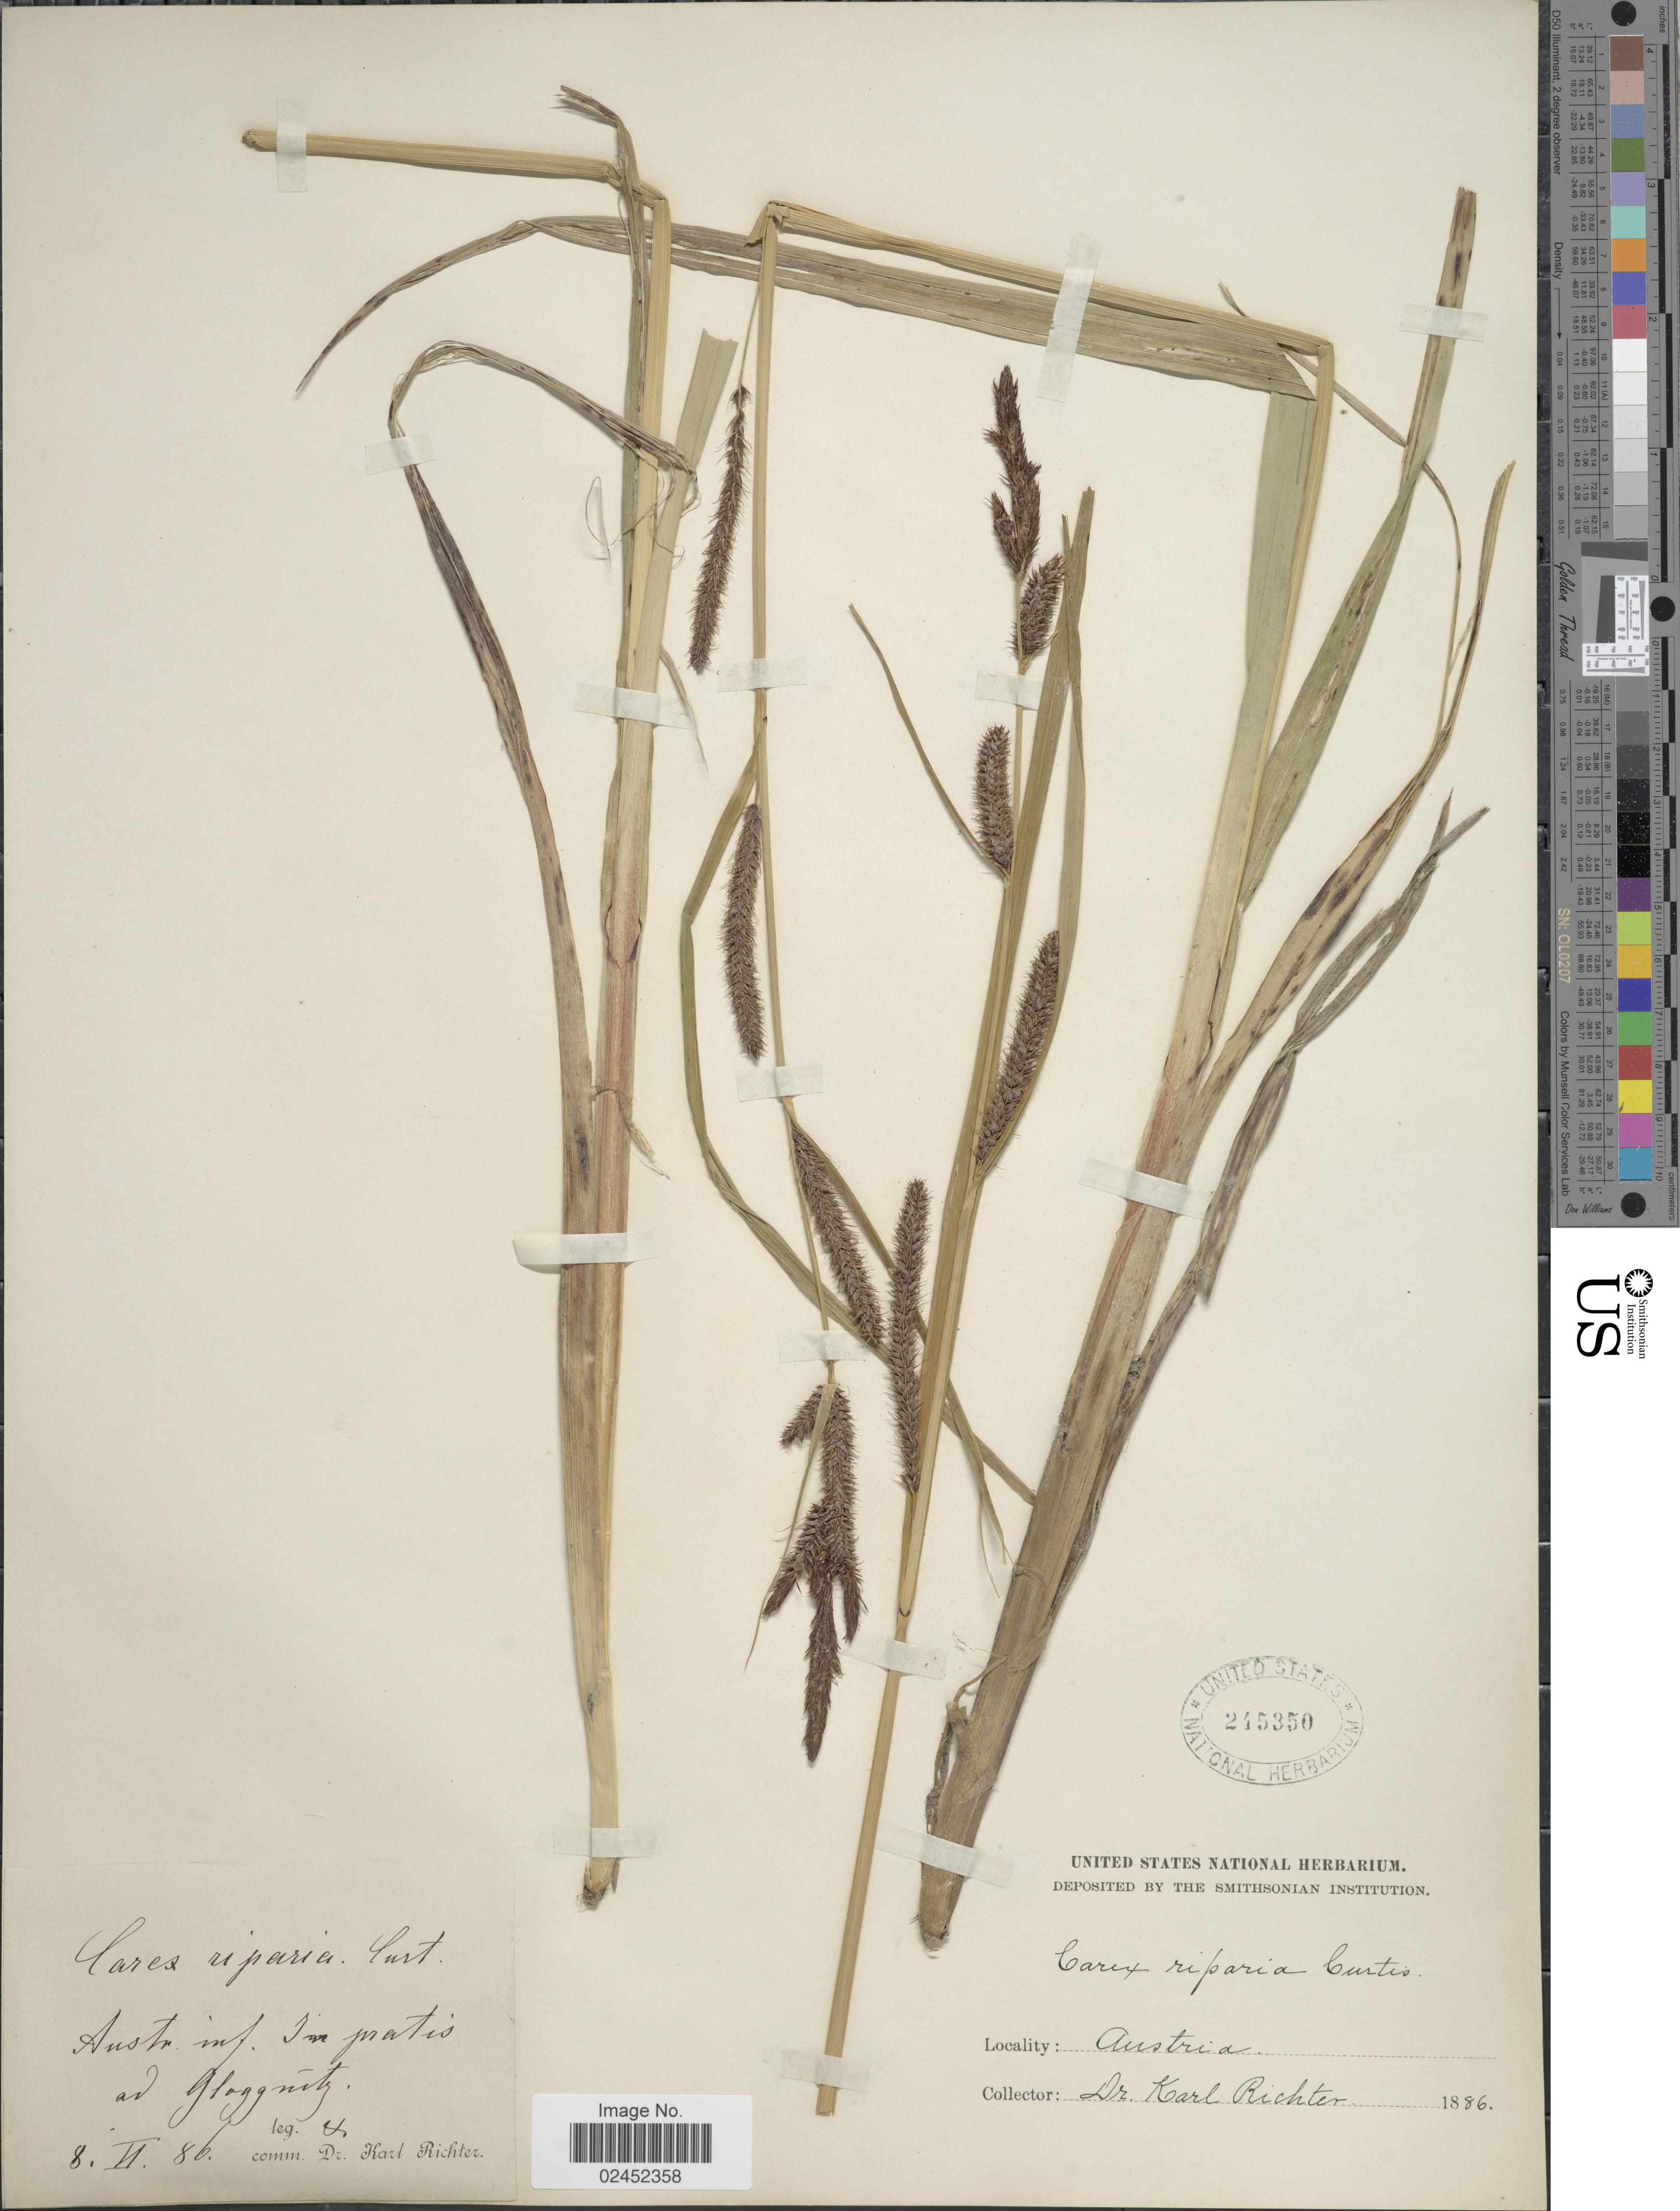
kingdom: Plantae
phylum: Tracheophyta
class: Liliopsida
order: Poales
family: Cyperaceae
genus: Carex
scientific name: Carex riparia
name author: Curtis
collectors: K. Richter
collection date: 1886-06-08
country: Austria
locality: Austr. inf. In pratis ad Gloggnitz.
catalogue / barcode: US 245350